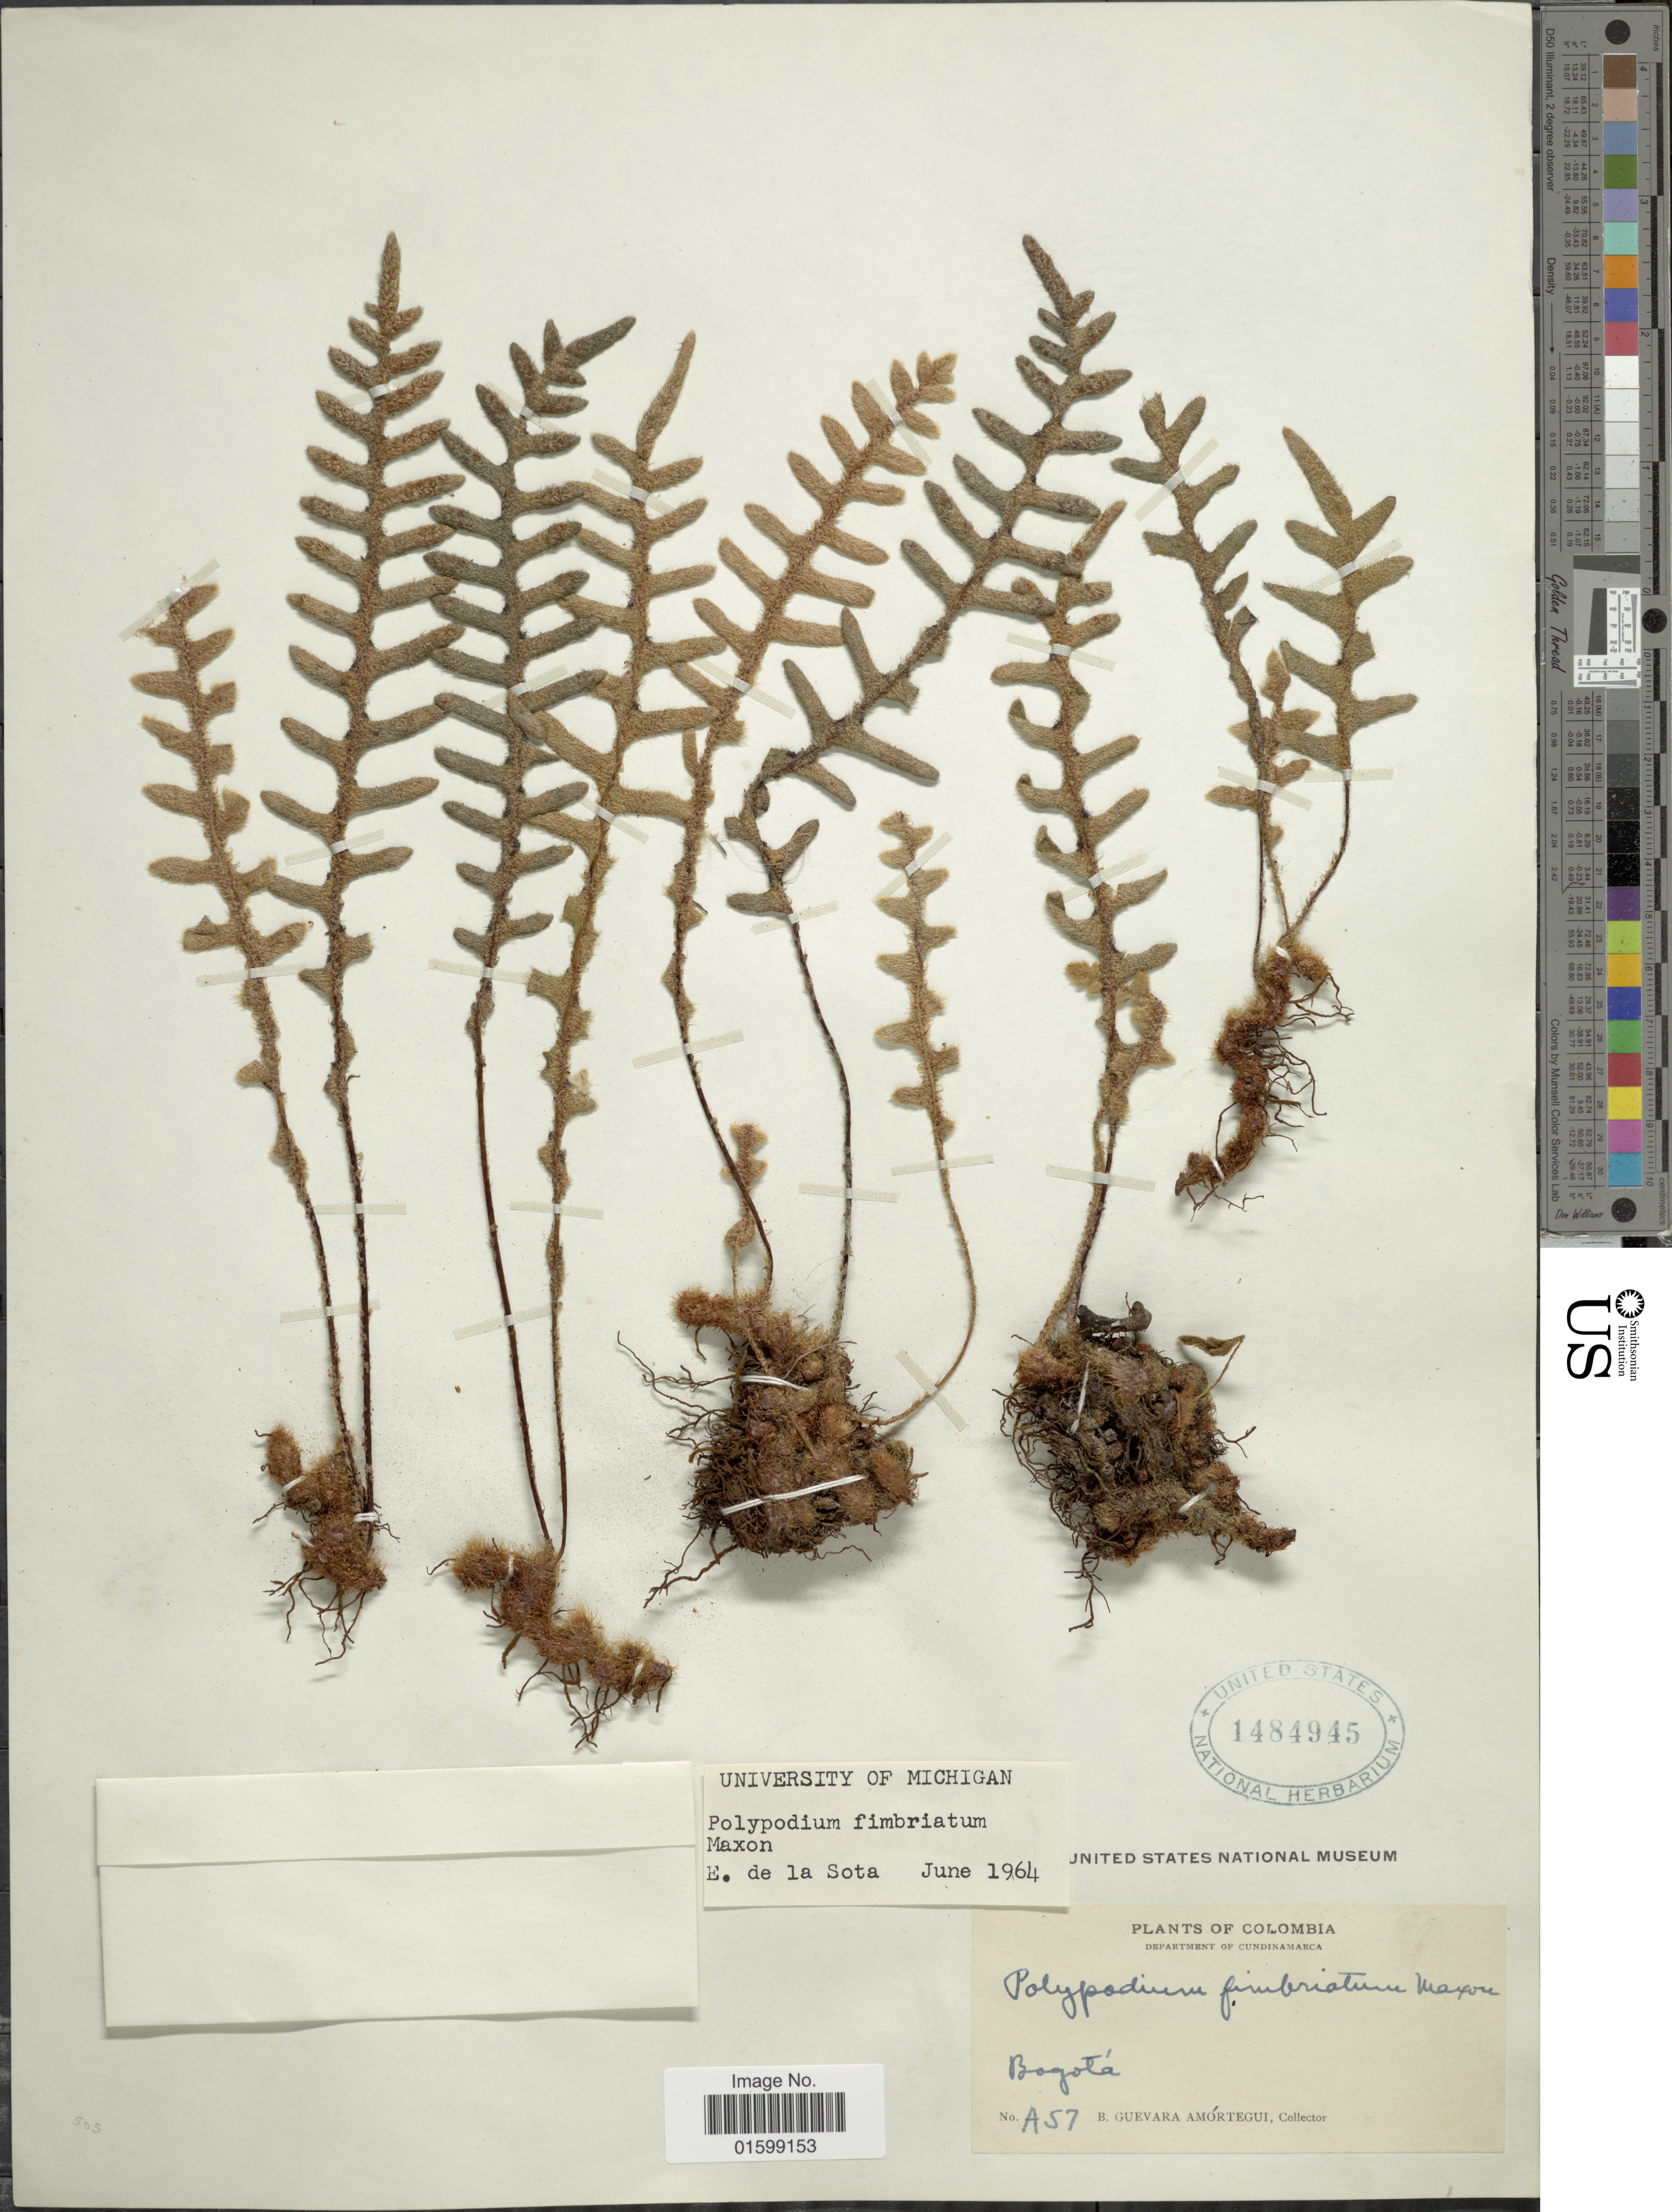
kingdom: Plantae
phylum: Tracheophyta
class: Polypodiopsida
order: Polypodiales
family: Polypodiaceae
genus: Pleopeltis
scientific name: Pleopeltis fimbriata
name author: (Maxon) A.R. Sm.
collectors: B. Guevara Amortegui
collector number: A57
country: Colombia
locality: Department of Cundinamarca, Bogotá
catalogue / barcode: US 1484945